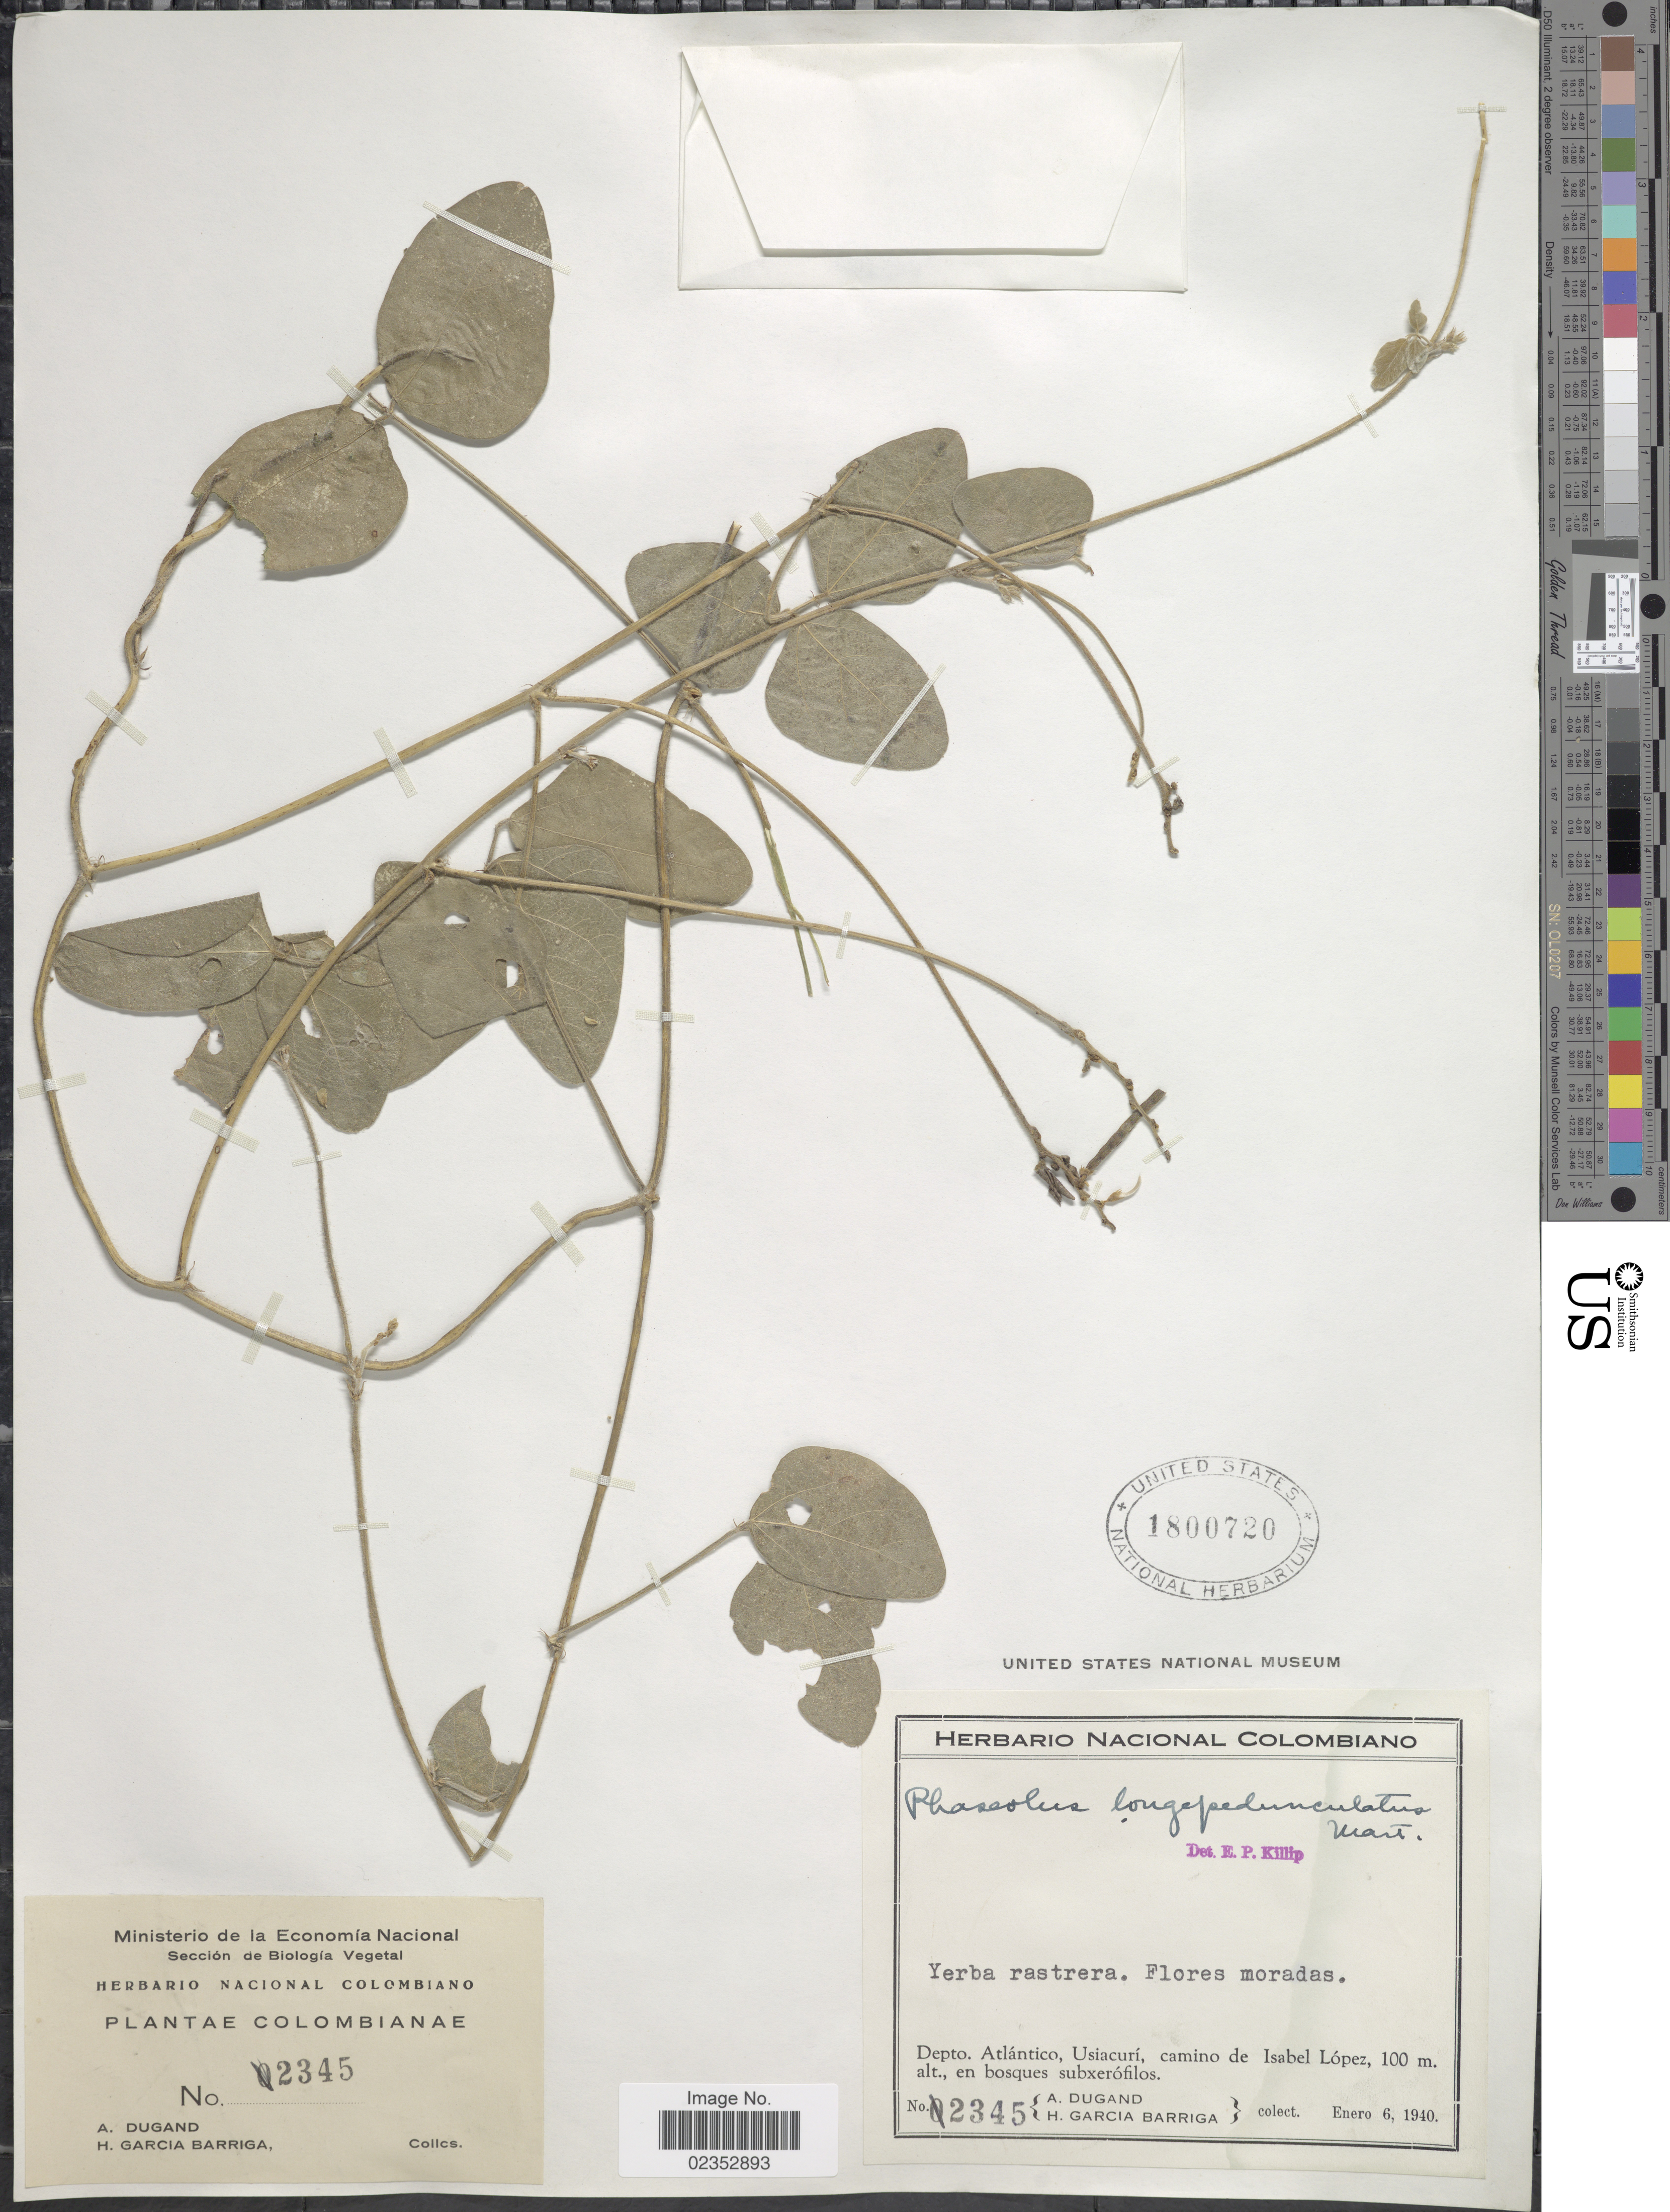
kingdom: Plantae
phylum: Tracheophyta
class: Magnoliopsida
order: Fabales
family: Fabaceae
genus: Macroptilium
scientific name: Macroptilium gracile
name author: (Poepp. ex Benth.) Urb.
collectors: A. Dugand & H. García Barriga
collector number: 2345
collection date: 1940-01-06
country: Colombia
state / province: Atlántico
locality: Depto. Atlántico, Usiacurí, camino de Isabel López., en bosques subxerófilos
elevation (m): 100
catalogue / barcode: US 1800720